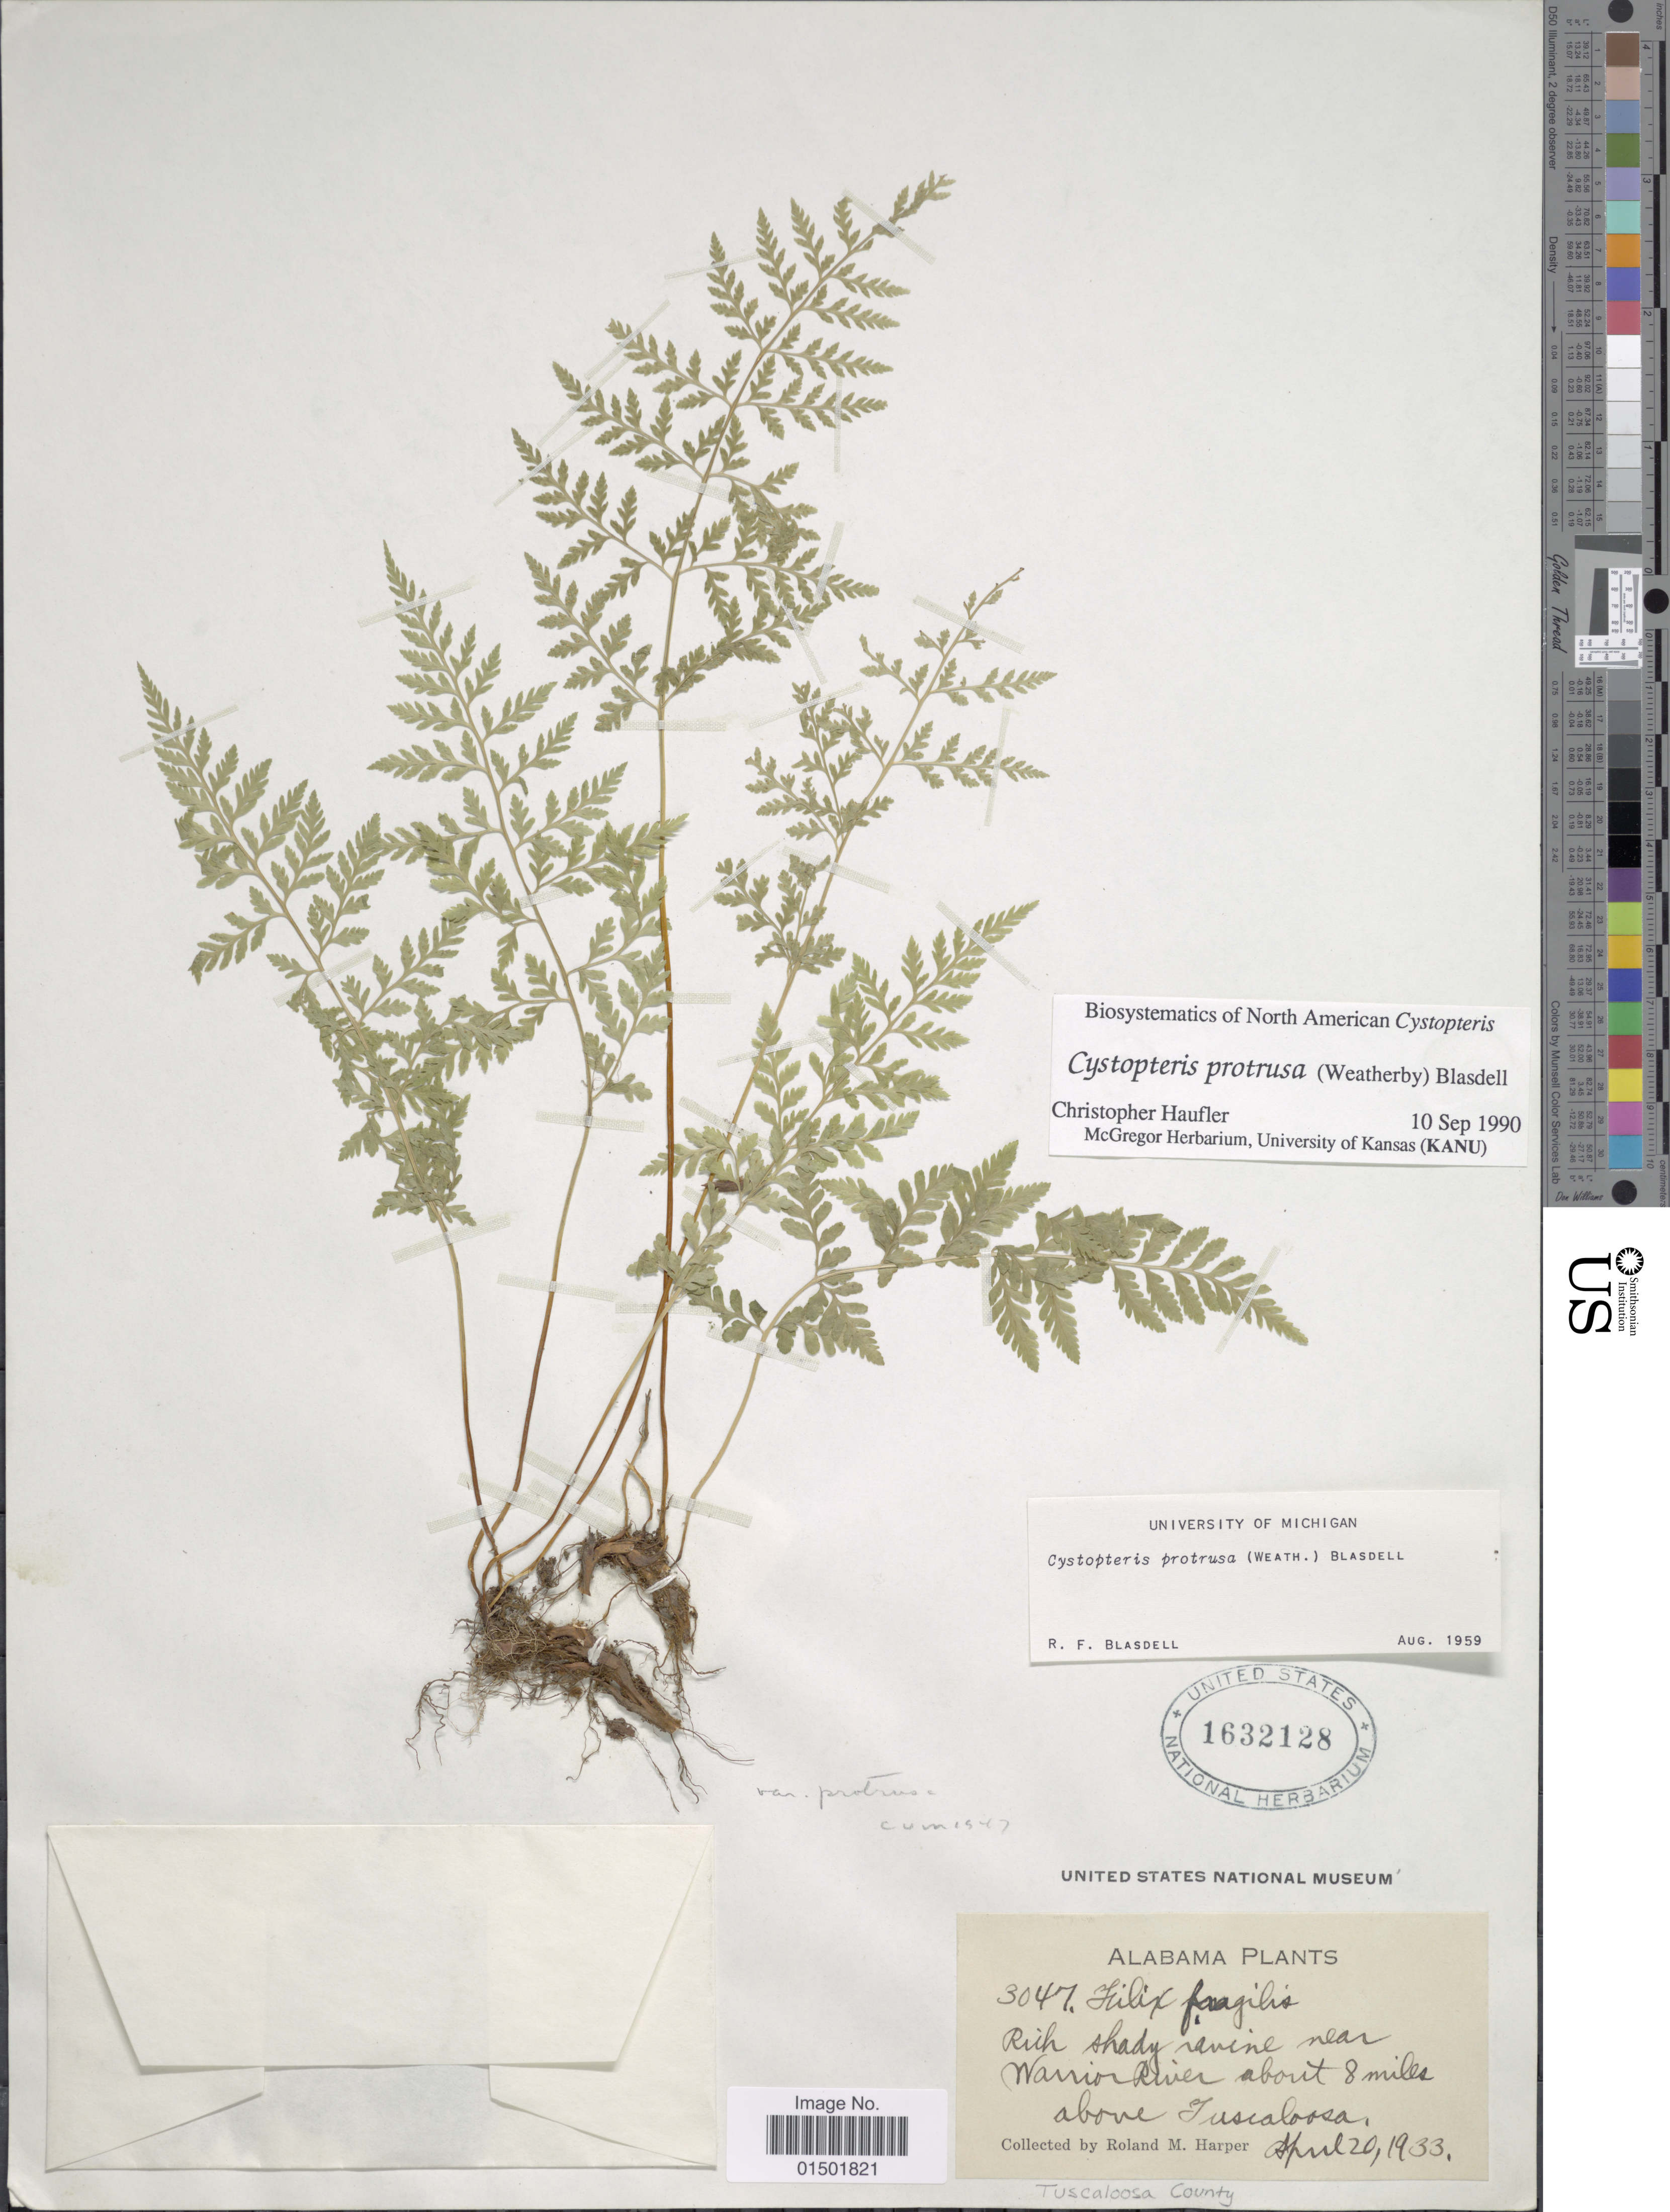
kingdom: Plantae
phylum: Tracheophyta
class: Polypodiopsida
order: Polypodiales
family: Cystopteridaceae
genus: Cystopteris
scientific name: Cystopteris protrusa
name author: (Weath.) Blasdell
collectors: R. M. Harper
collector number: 3047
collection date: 1933-04-20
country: United States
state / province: Alabama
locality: Rich shady ravine near Warrior River about 8 miles above Tuscaloosa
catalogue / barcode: US 1632128